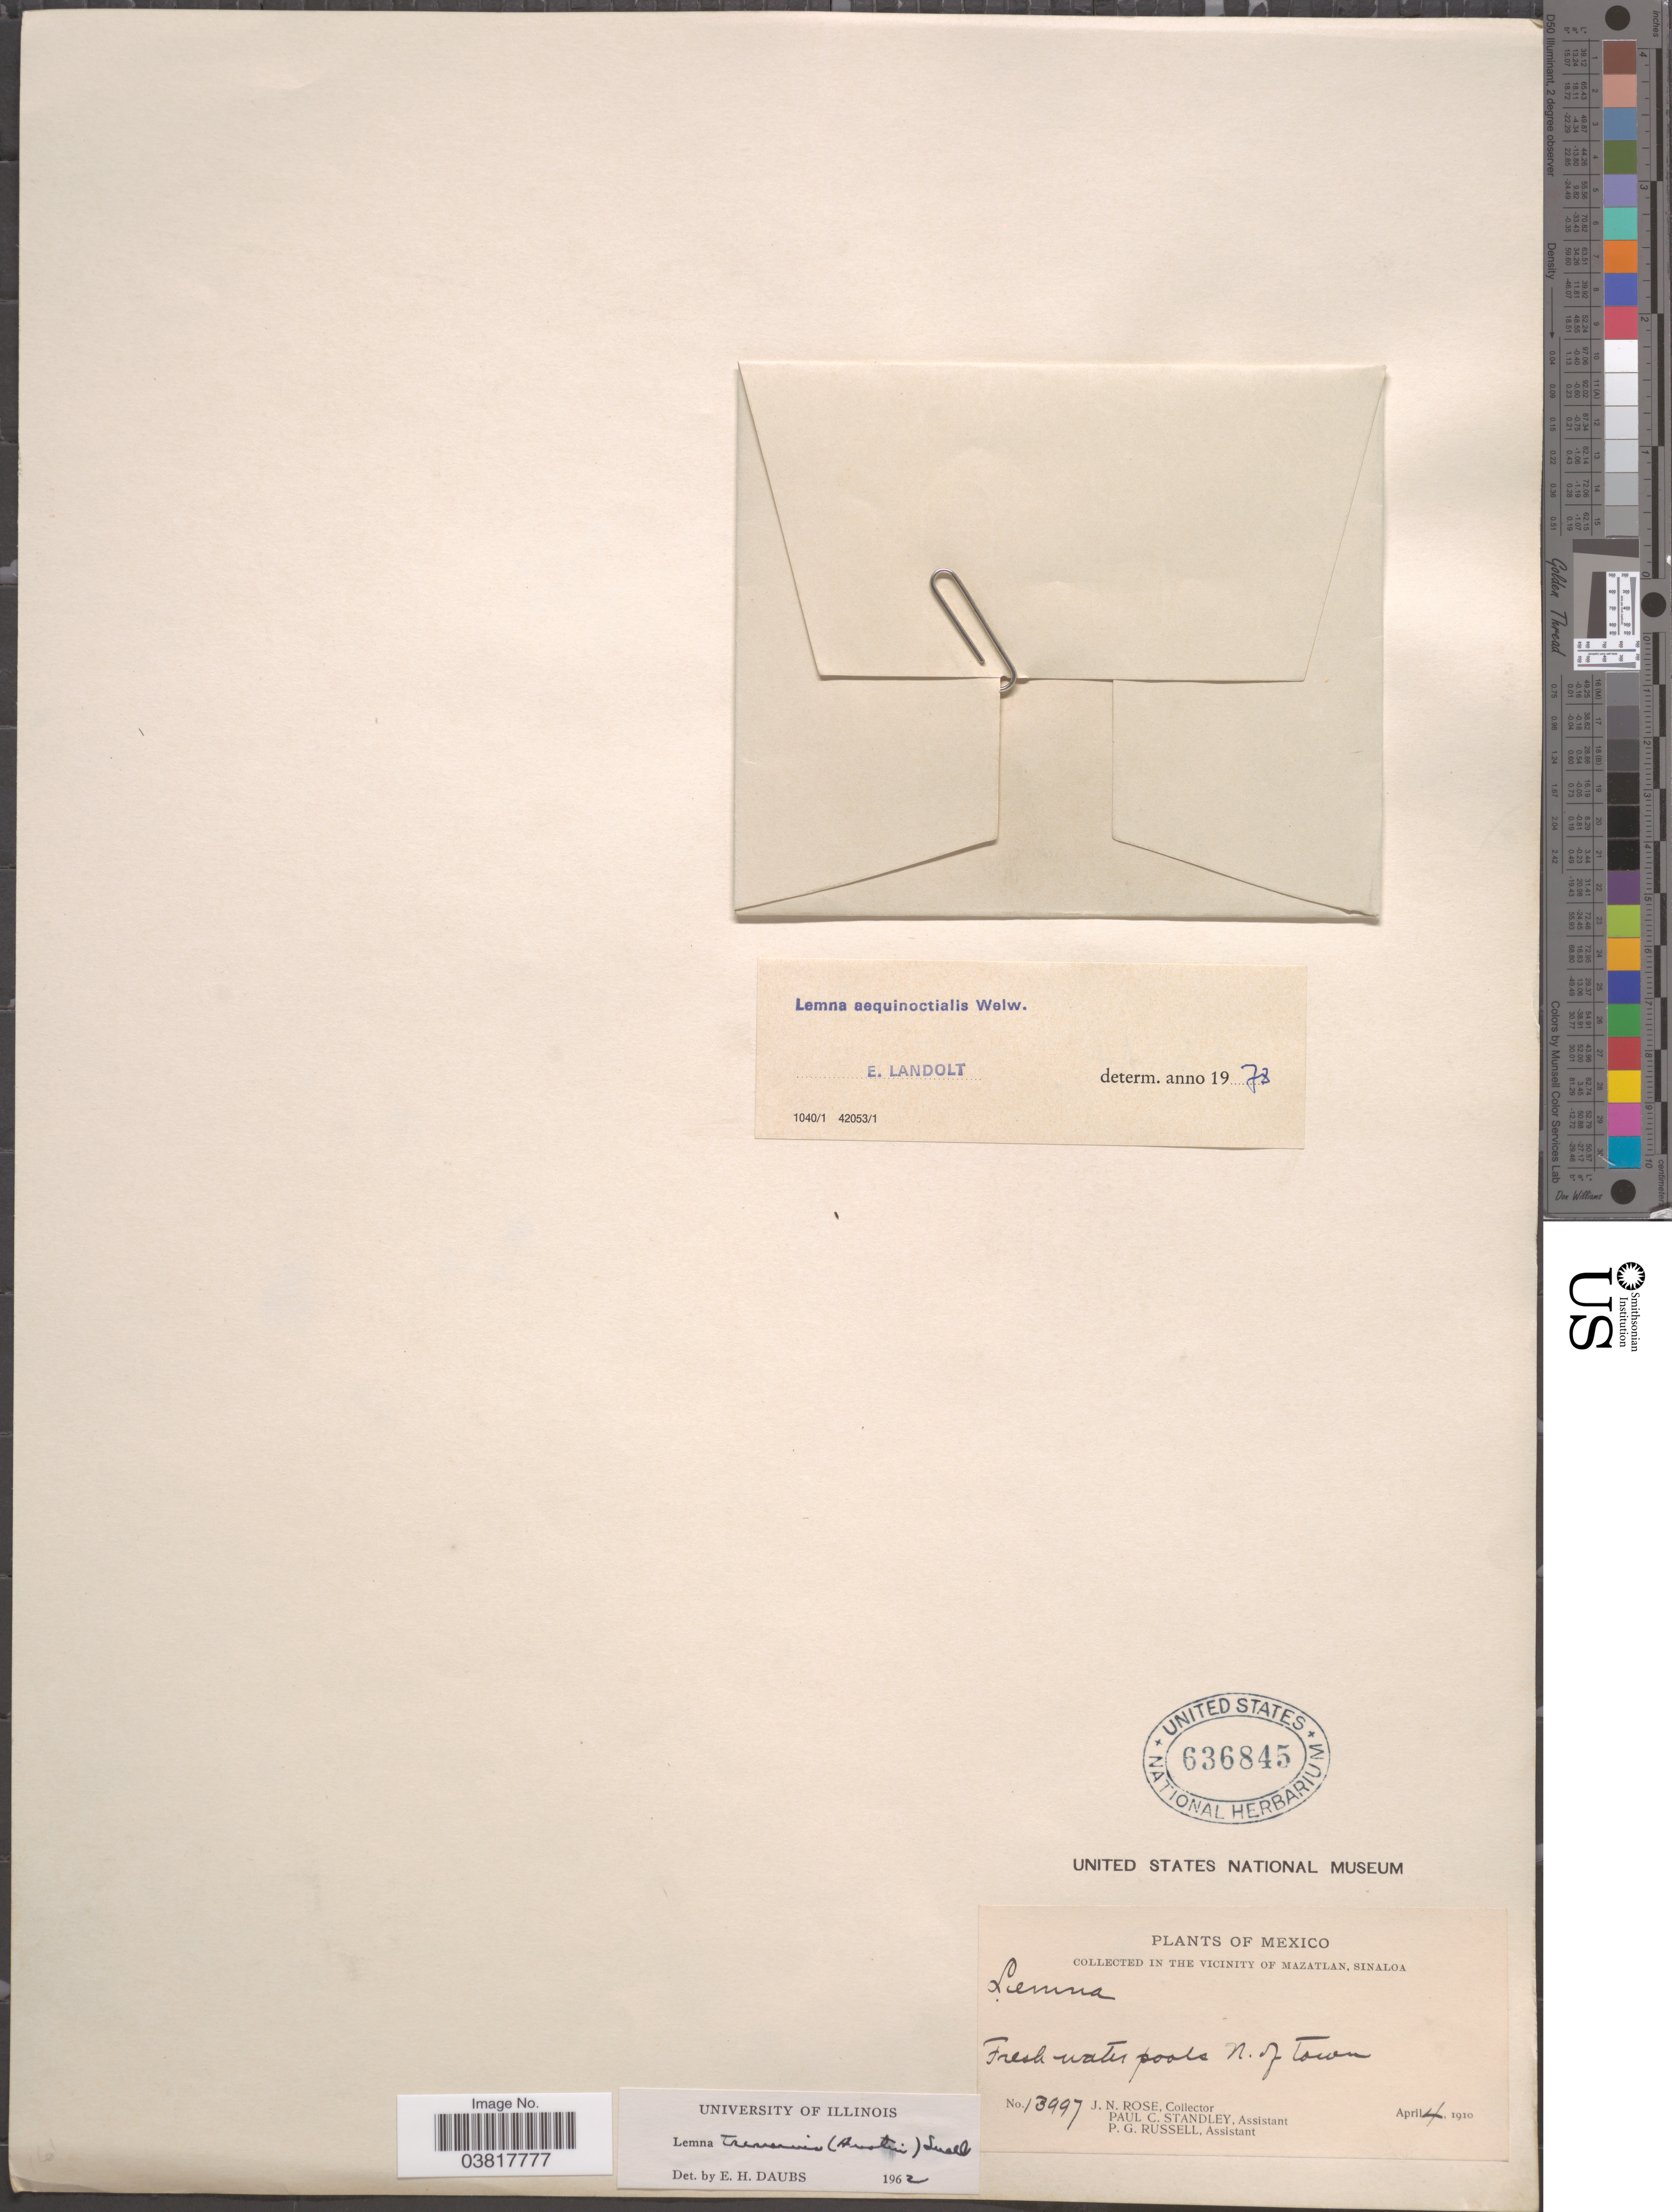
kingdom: Plantae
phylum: Tracheophyta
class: Liliopsida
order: Alismatales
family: Araceae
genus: Lemna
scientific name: Lemna aequinoctialis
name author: Welw.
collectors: J. N. Rose, P. C. Standley & P. G. Russell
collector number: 13997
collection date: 1910-04-04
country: Mexico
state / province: Sinaloa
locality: In the Vicinity of Mazatlan. Fresh water pools N. of town.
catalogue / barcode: US 636845